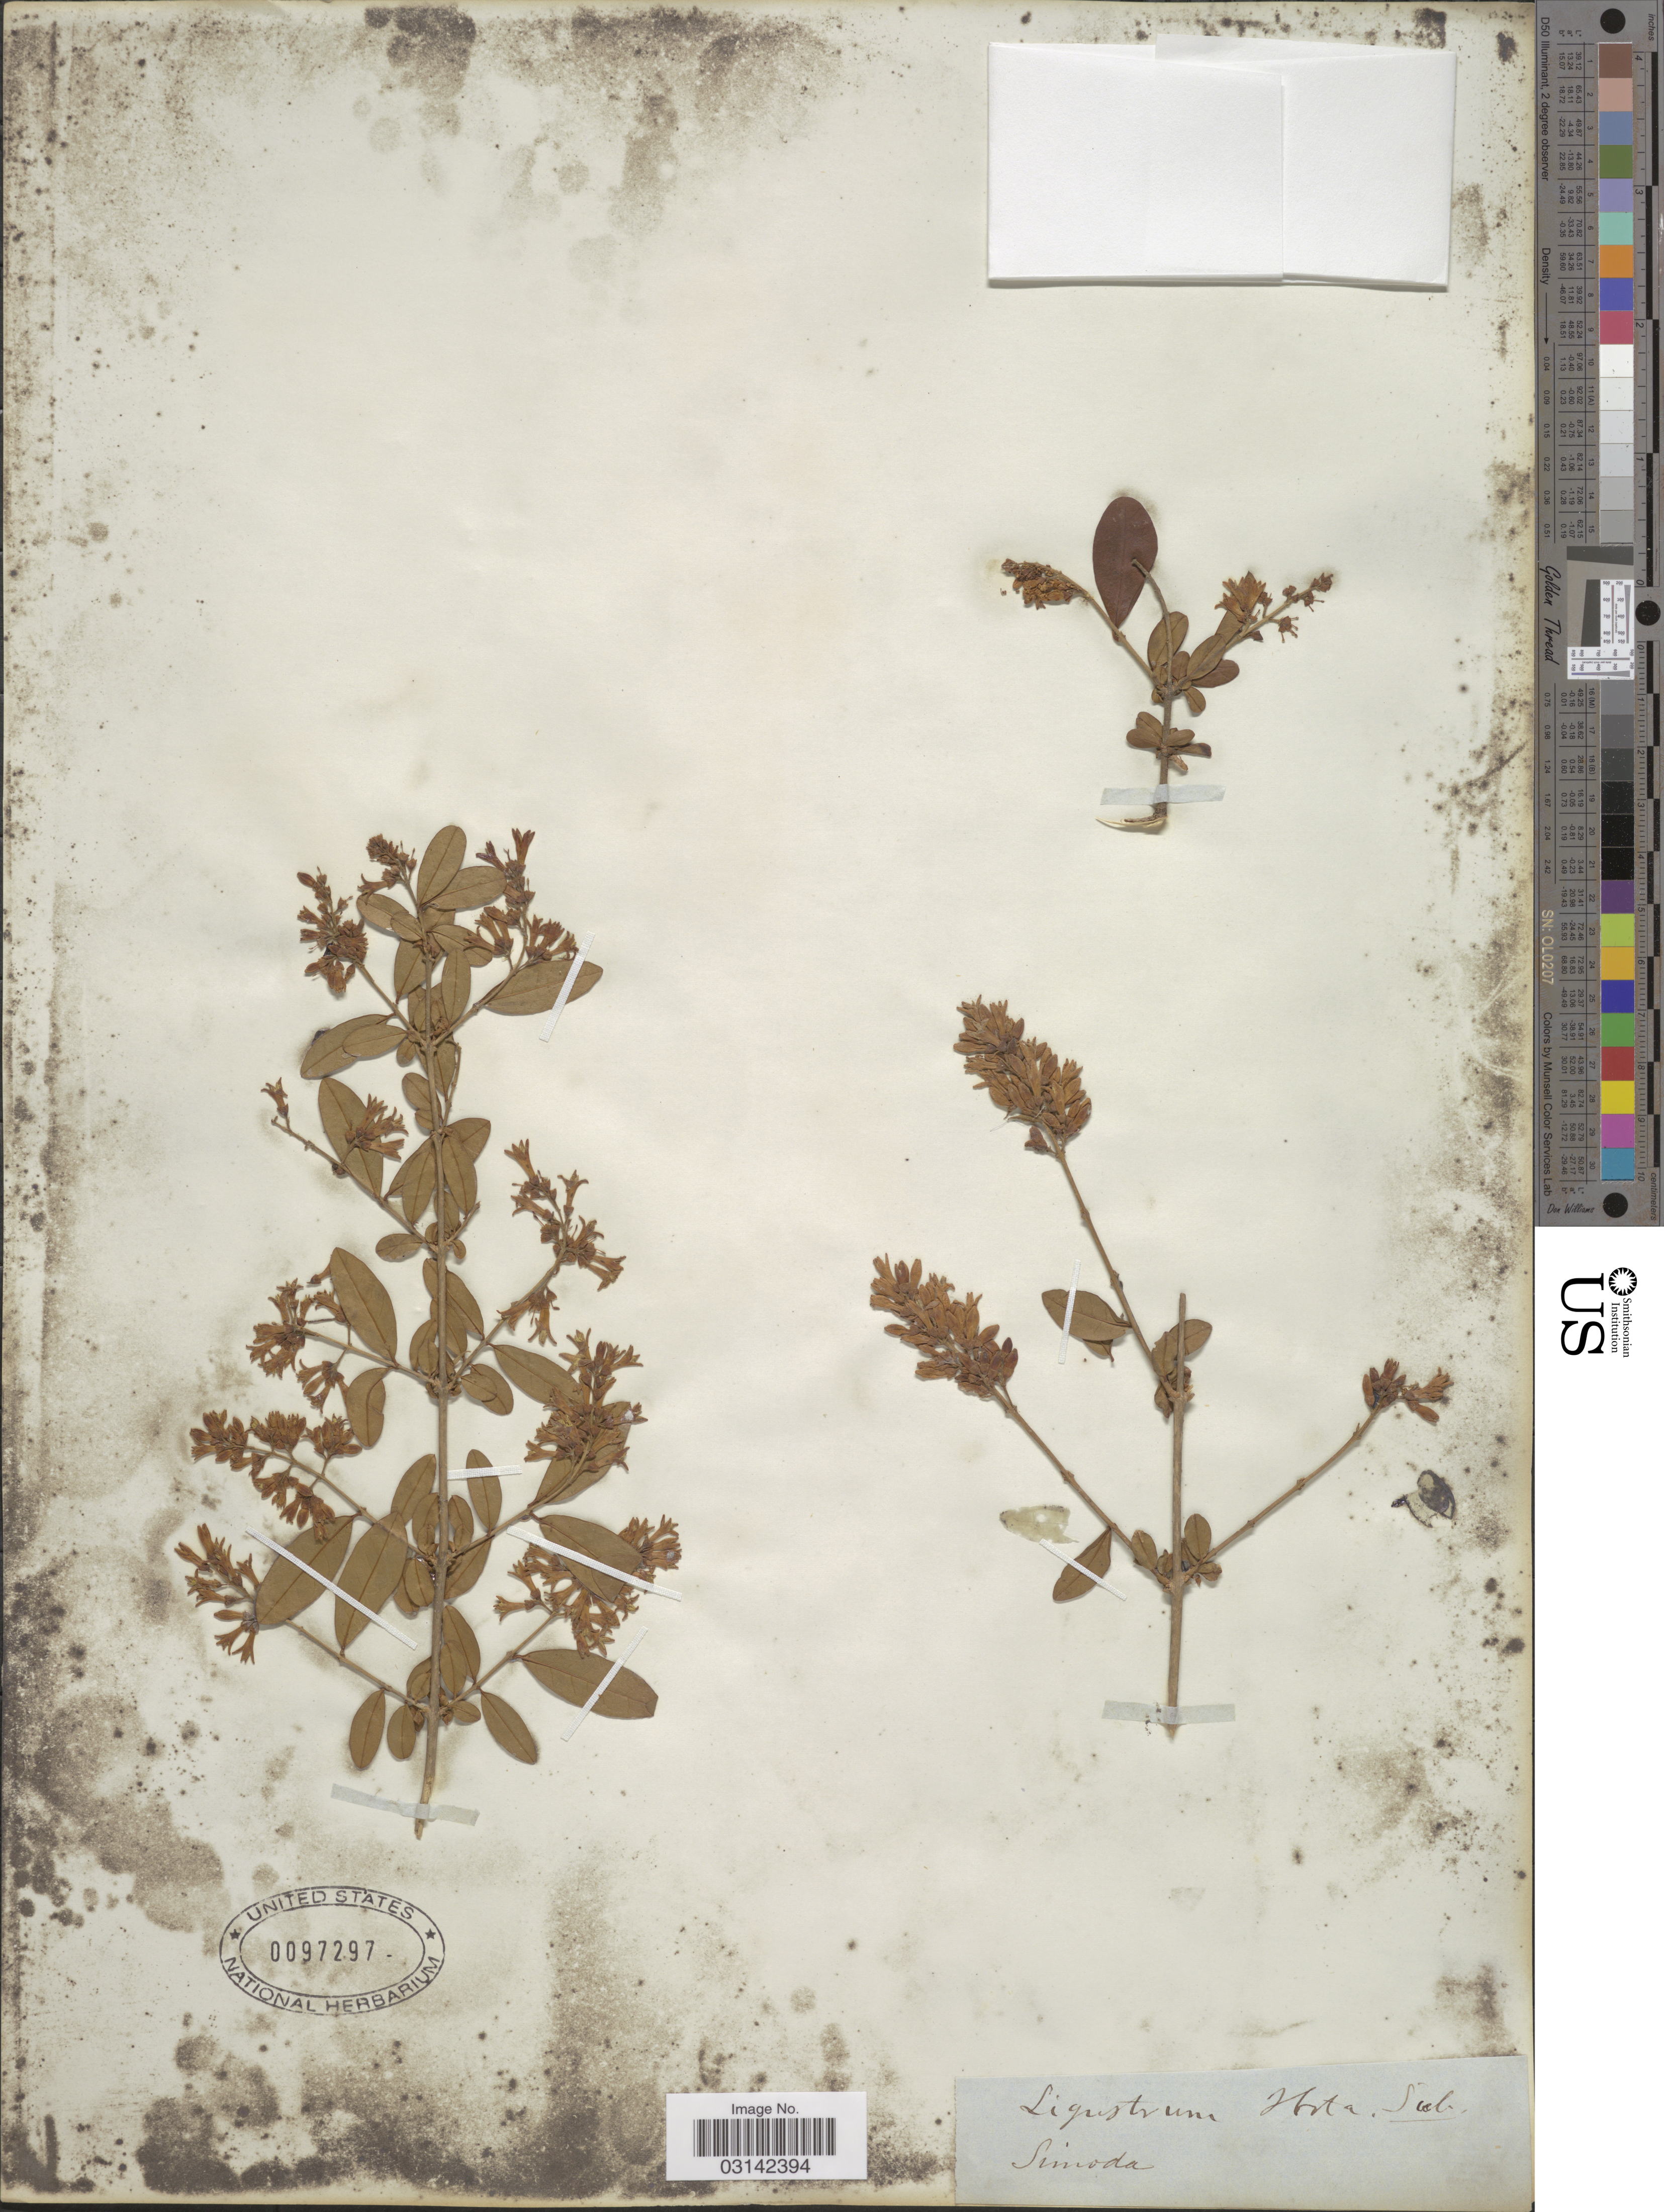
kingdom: Plantae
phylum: Tracheophyta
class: Magnoliopsida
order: Lamiales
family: Oleaceae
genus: Ligustrum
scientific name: Ligustrum ibota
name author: Siebold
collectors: Simoda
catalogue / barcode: US 97297